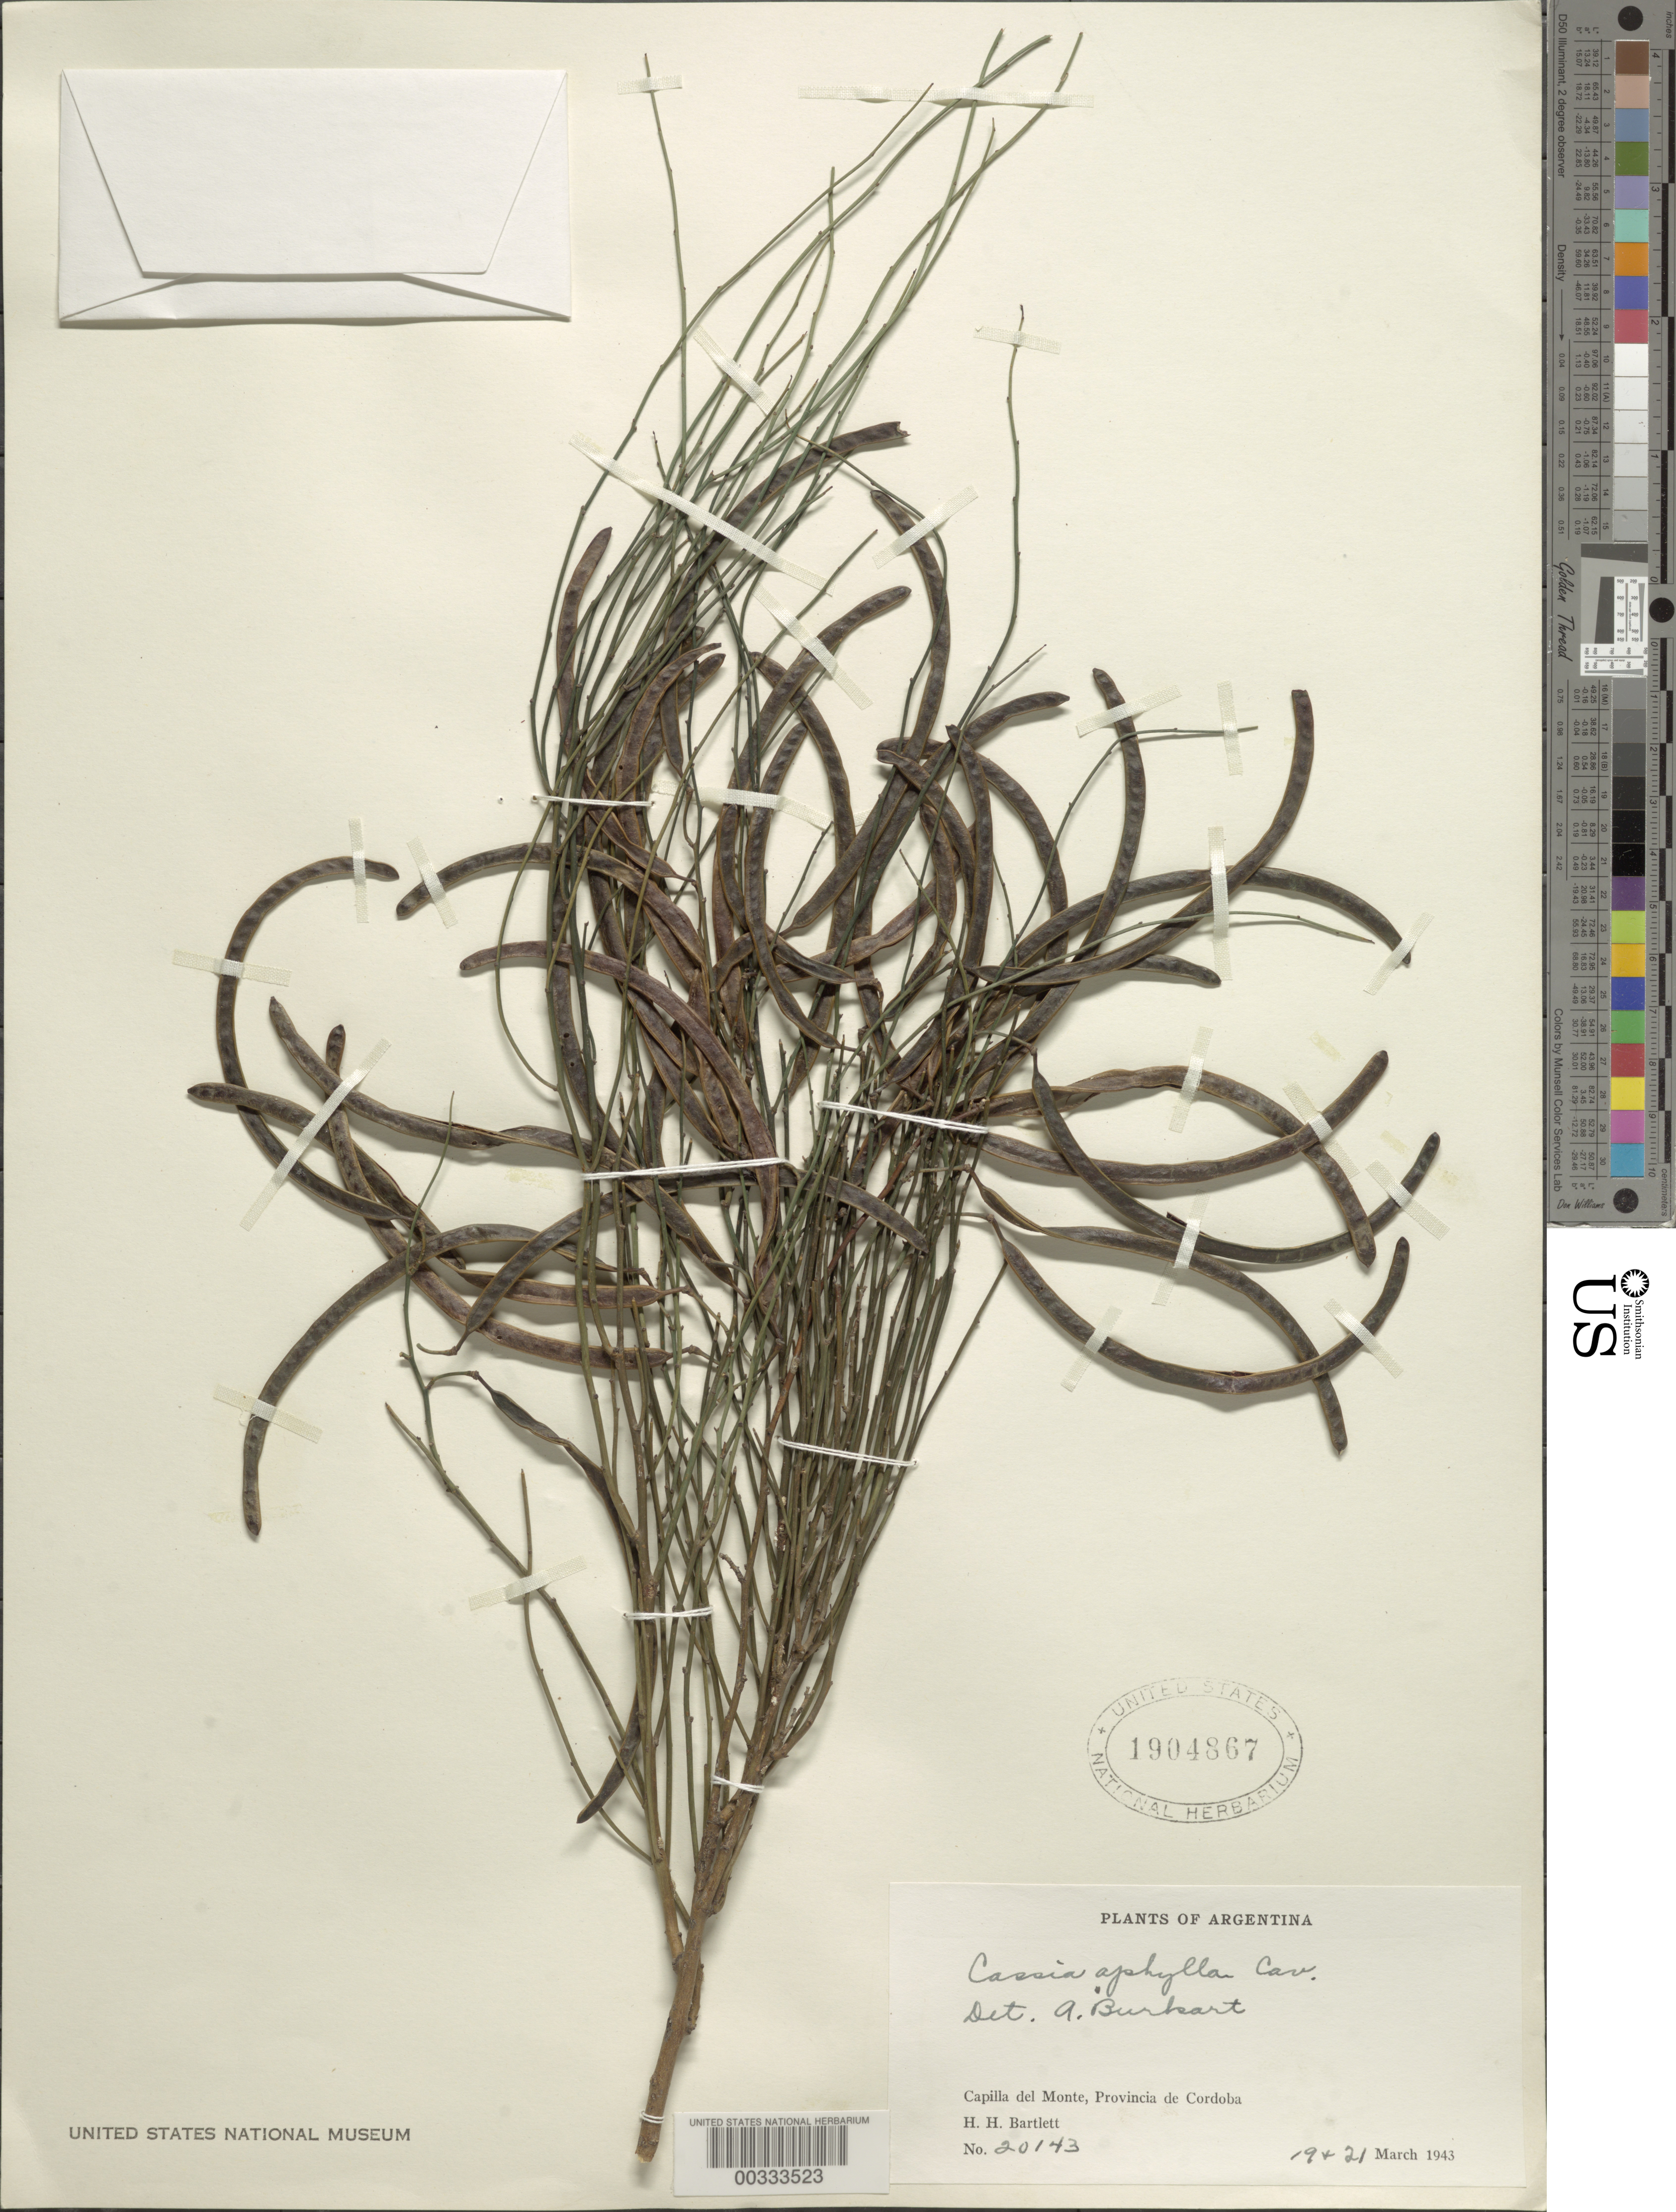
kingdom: Plantae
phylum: Tracheophyta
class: Magnoliopsida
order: Fabales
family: Fabaceae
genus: Senna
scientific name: Senna aphylla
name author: (Cav.) H.S. Irwin & Barneby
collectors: H. H. Bartlett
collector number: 20143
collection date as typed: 19 Mar 1943 and 21 Mar 1943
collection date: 1943-03-19,1943-03-21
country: Argentina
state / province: Córdoba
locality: Capilla del Monte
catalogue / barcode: US 1904867